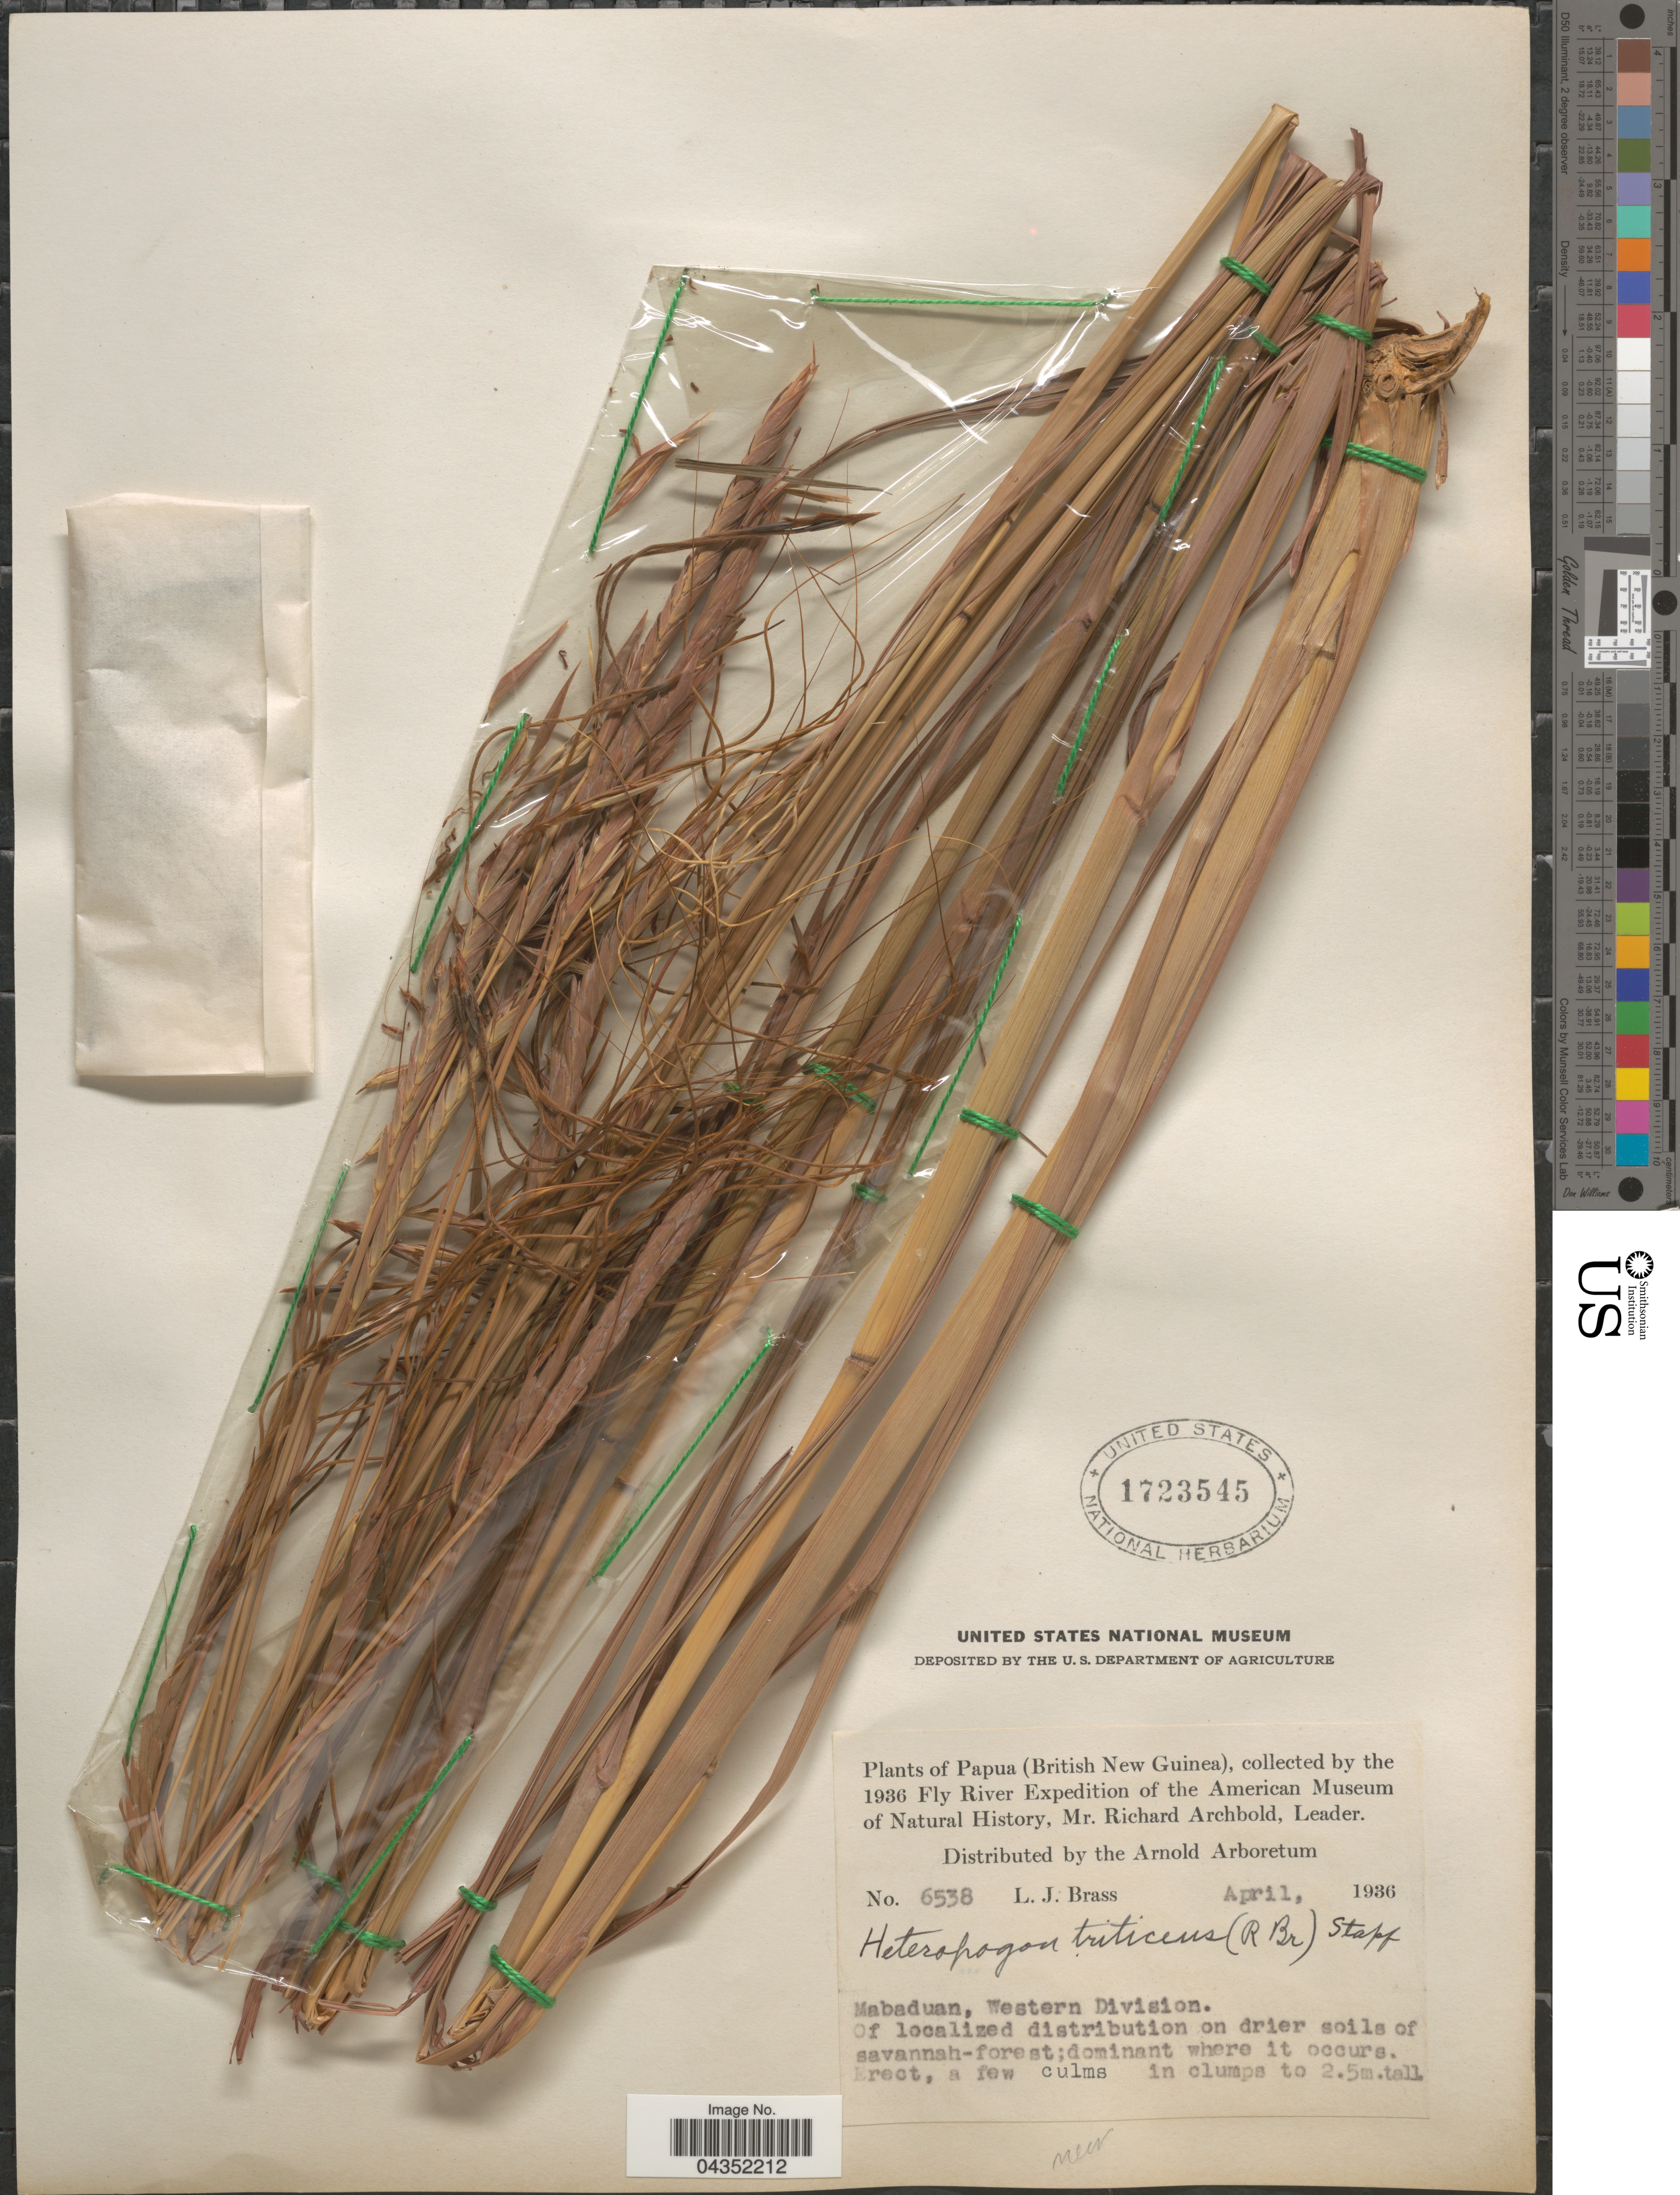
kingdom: Plantae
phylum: Tracheophyta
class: Liliopsida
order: Poales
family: Poaceae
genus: Heteropogon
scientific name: Heteropogon triticeus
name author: (R. Br.) Stapf ex Craib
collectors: L. J. Brass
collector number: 6538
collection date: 1936-04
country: Papua New Guinea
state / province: Manus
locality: Papua (British New Guinea), the 1936 Fly River Expedition of the American Museum of Natural History. Mabaduan, Western Division.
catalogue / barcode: US 1723545